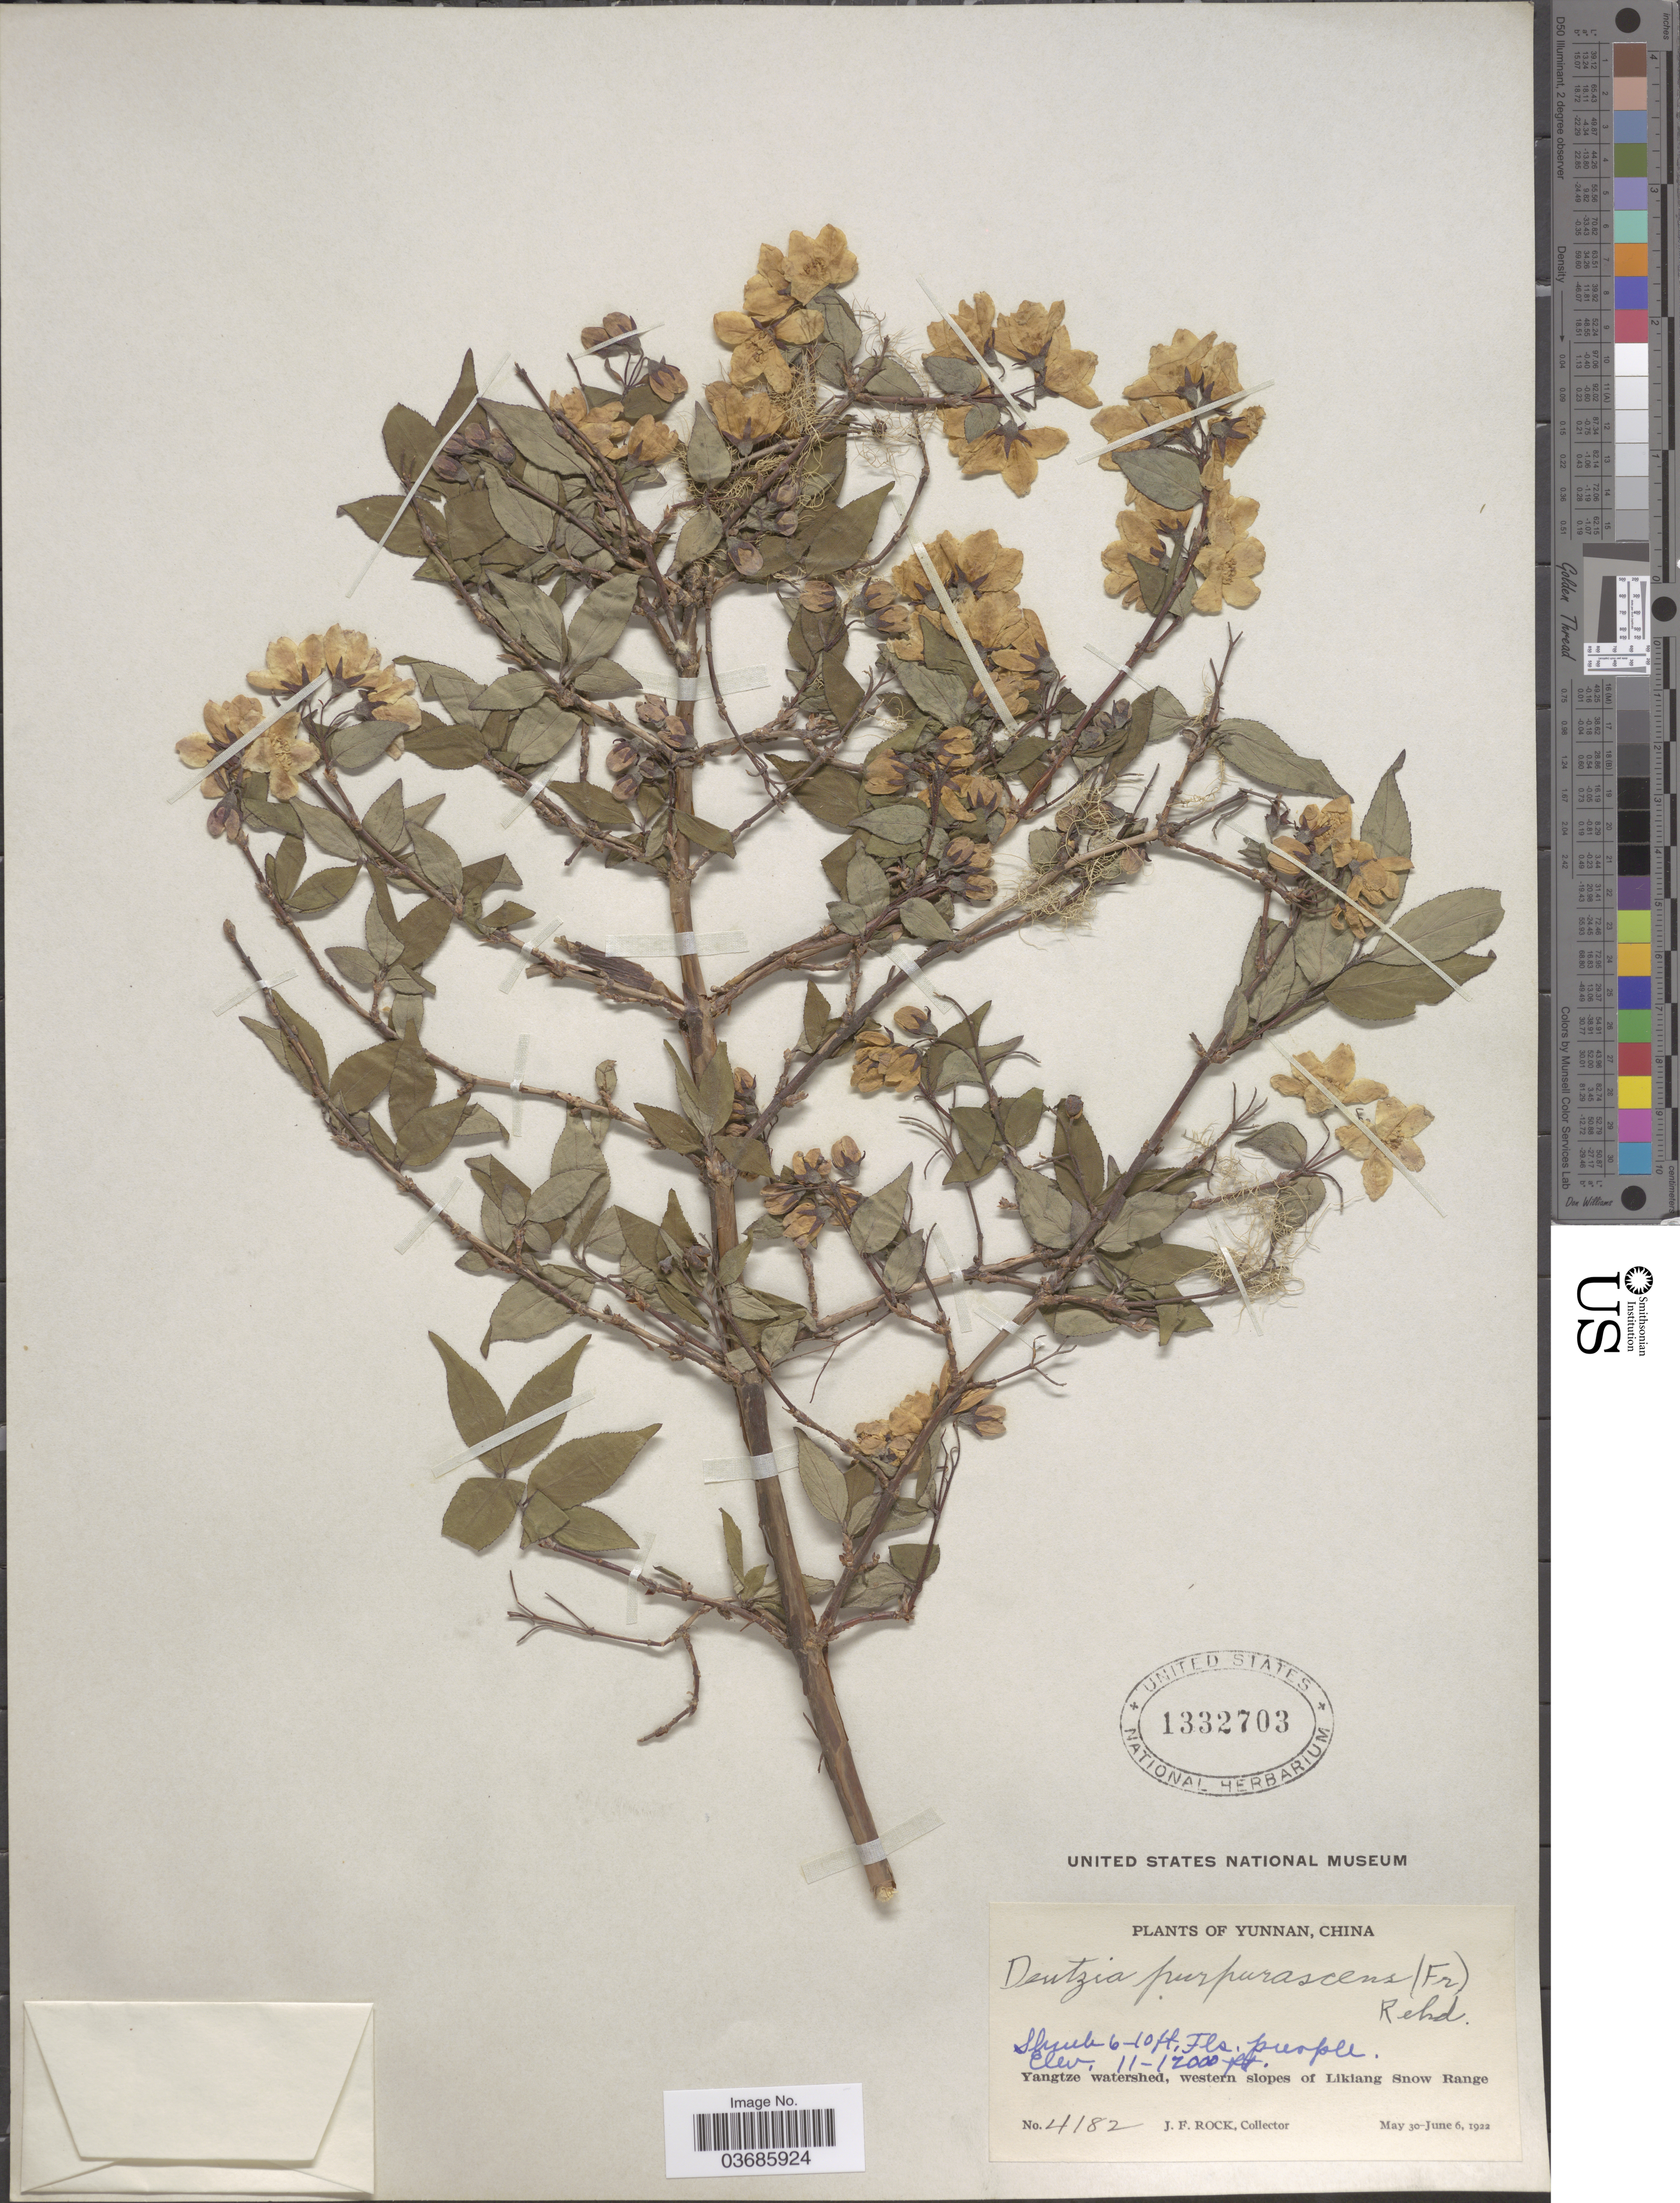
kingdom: Plantae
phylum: Tracheophyta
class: Magnoliopsida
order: Cornales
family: Hydrangeaceae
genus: Deutzia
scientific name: Deutzia purpurascens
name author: Rehder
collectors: J. Rock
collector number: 4182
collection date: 1922-05-30/1922-06-06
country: China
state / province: Yunnan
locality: Yangtze watershed, western slopes of Likiang Snow Range.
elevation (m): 3353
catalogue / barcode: US 1332703